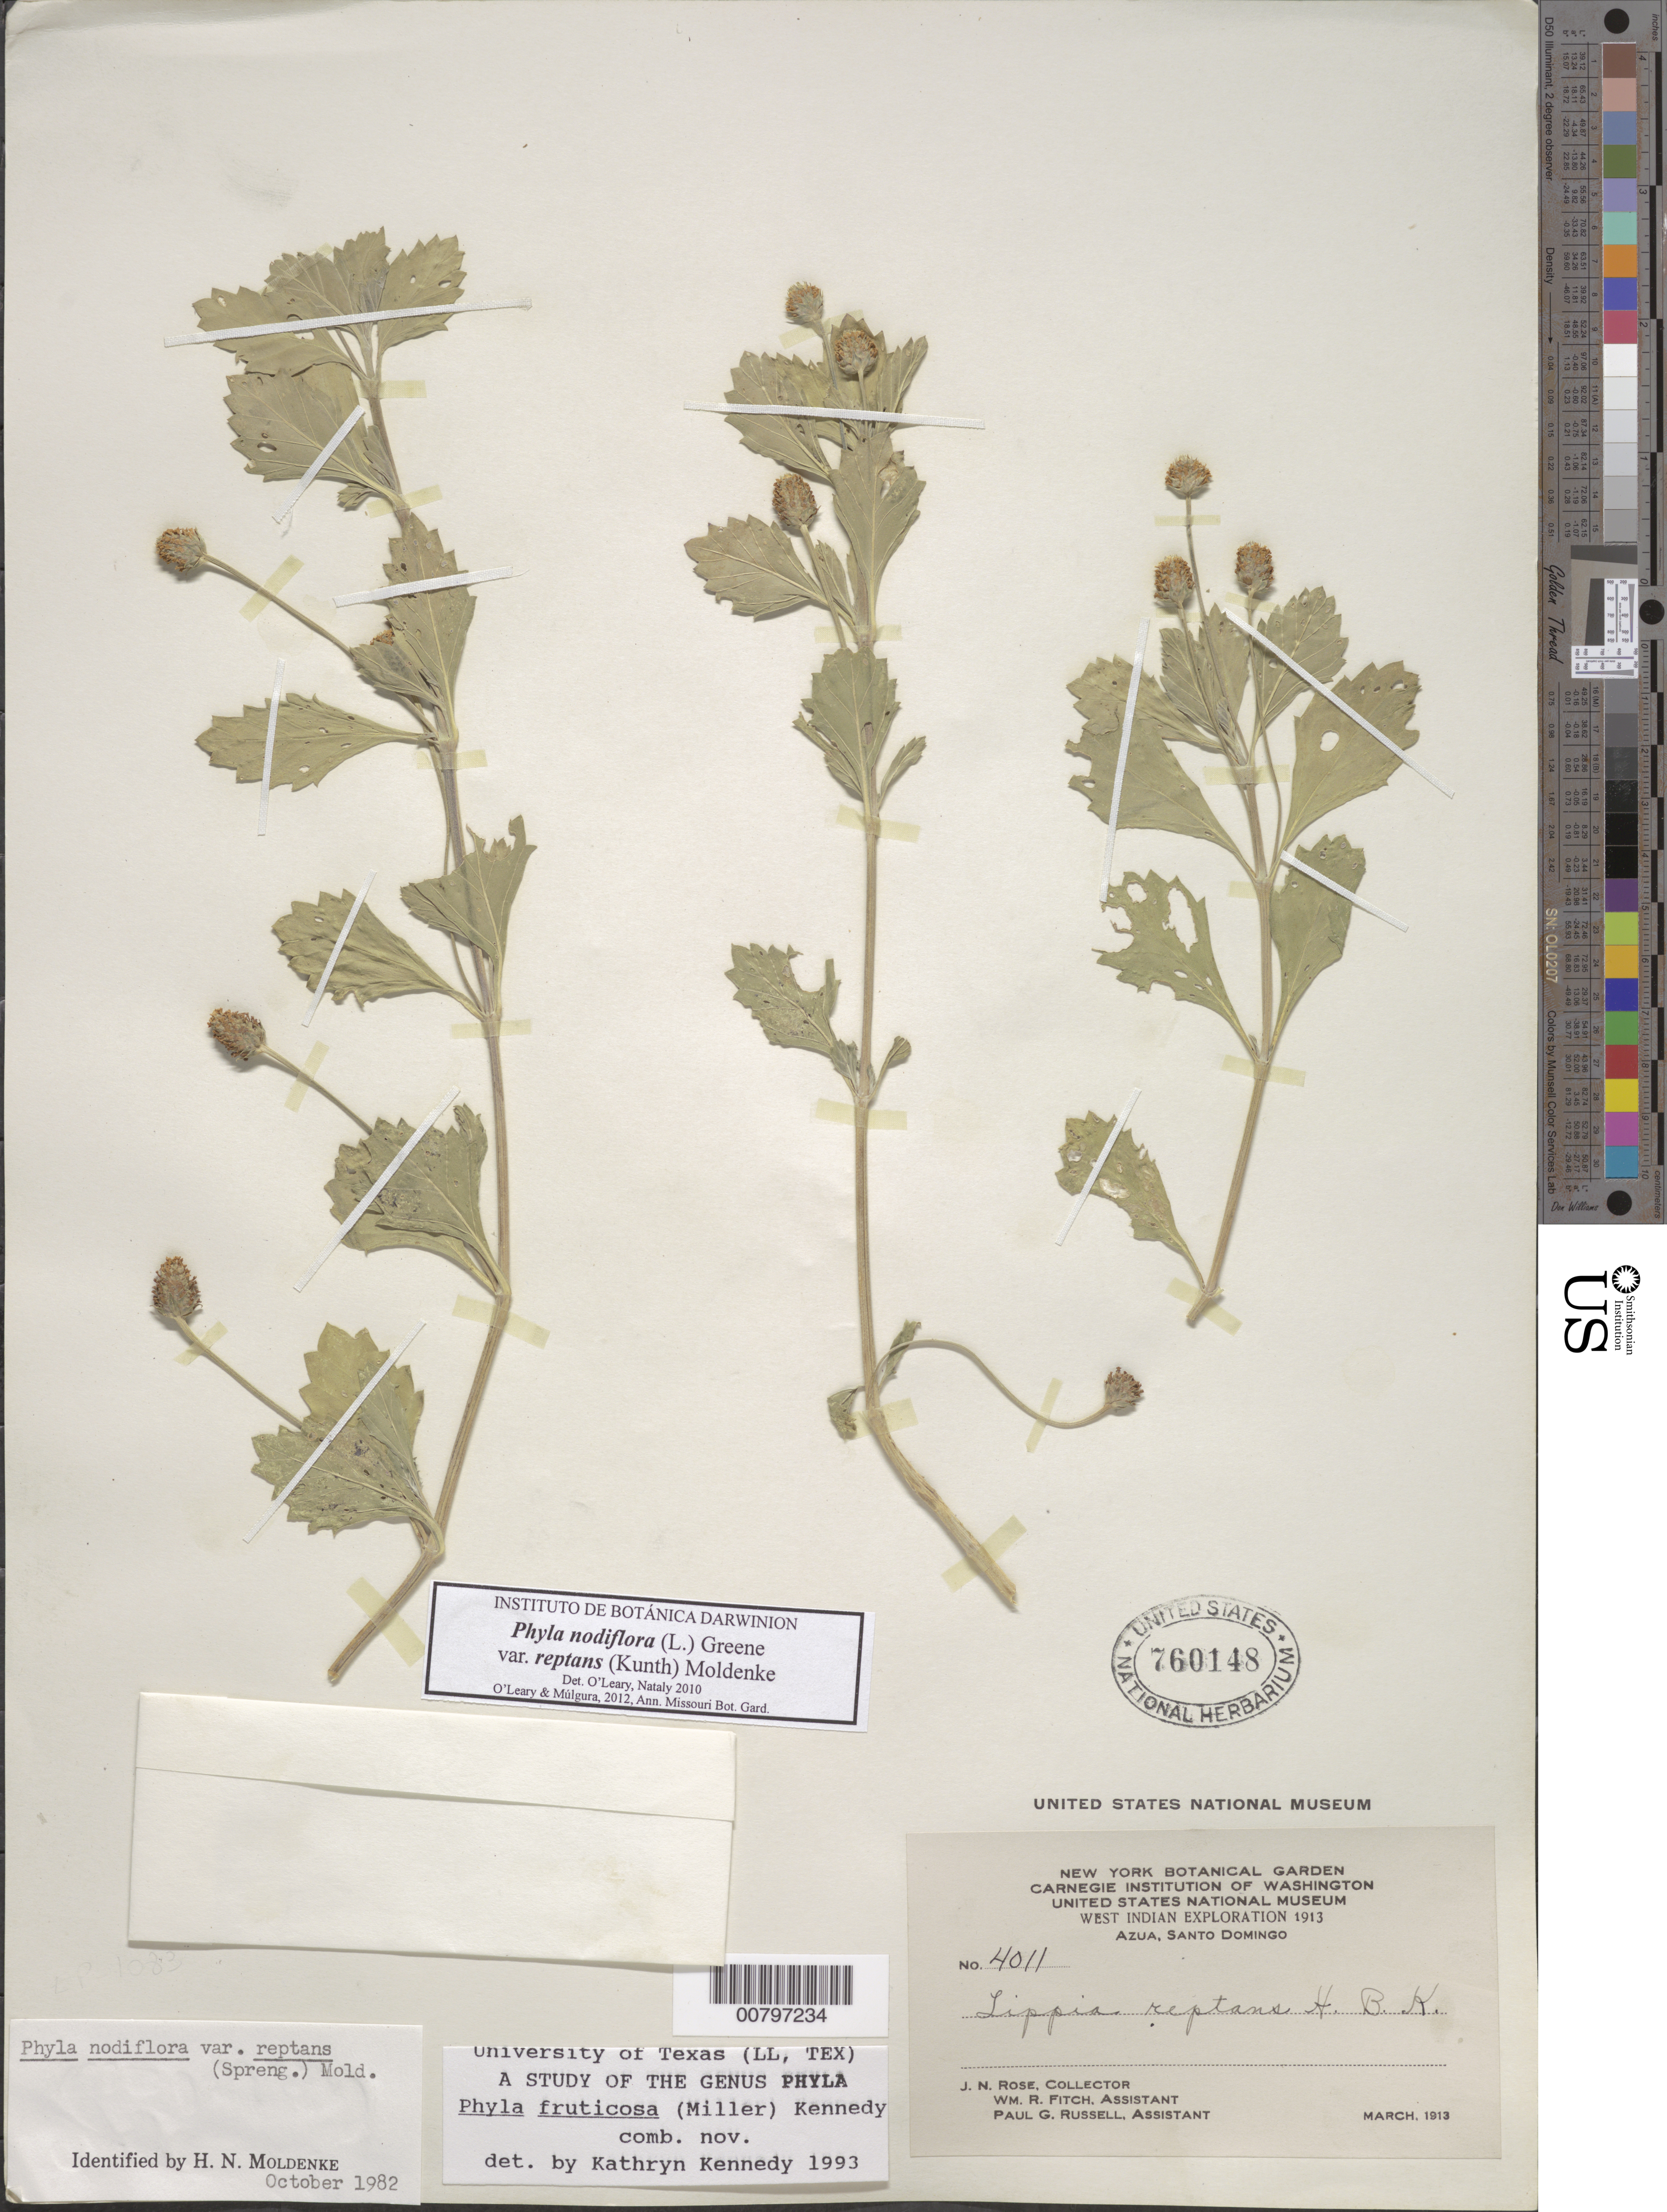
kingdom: Plantae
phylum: Tracheophyta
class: Magnoliopsida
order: Lamiales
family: Verbenaceae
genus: Phyla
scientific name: Phyla nodiflora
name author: (L.) Greene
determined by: Kennedy, K.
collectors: J. N. Rose, W. R. Fitch & P. G. Russell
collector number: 4011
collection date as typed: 12 Jan 1929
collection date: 1929-01-12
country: Dominican Republic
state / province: Azua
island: Hispaniola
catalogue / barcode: US 760148